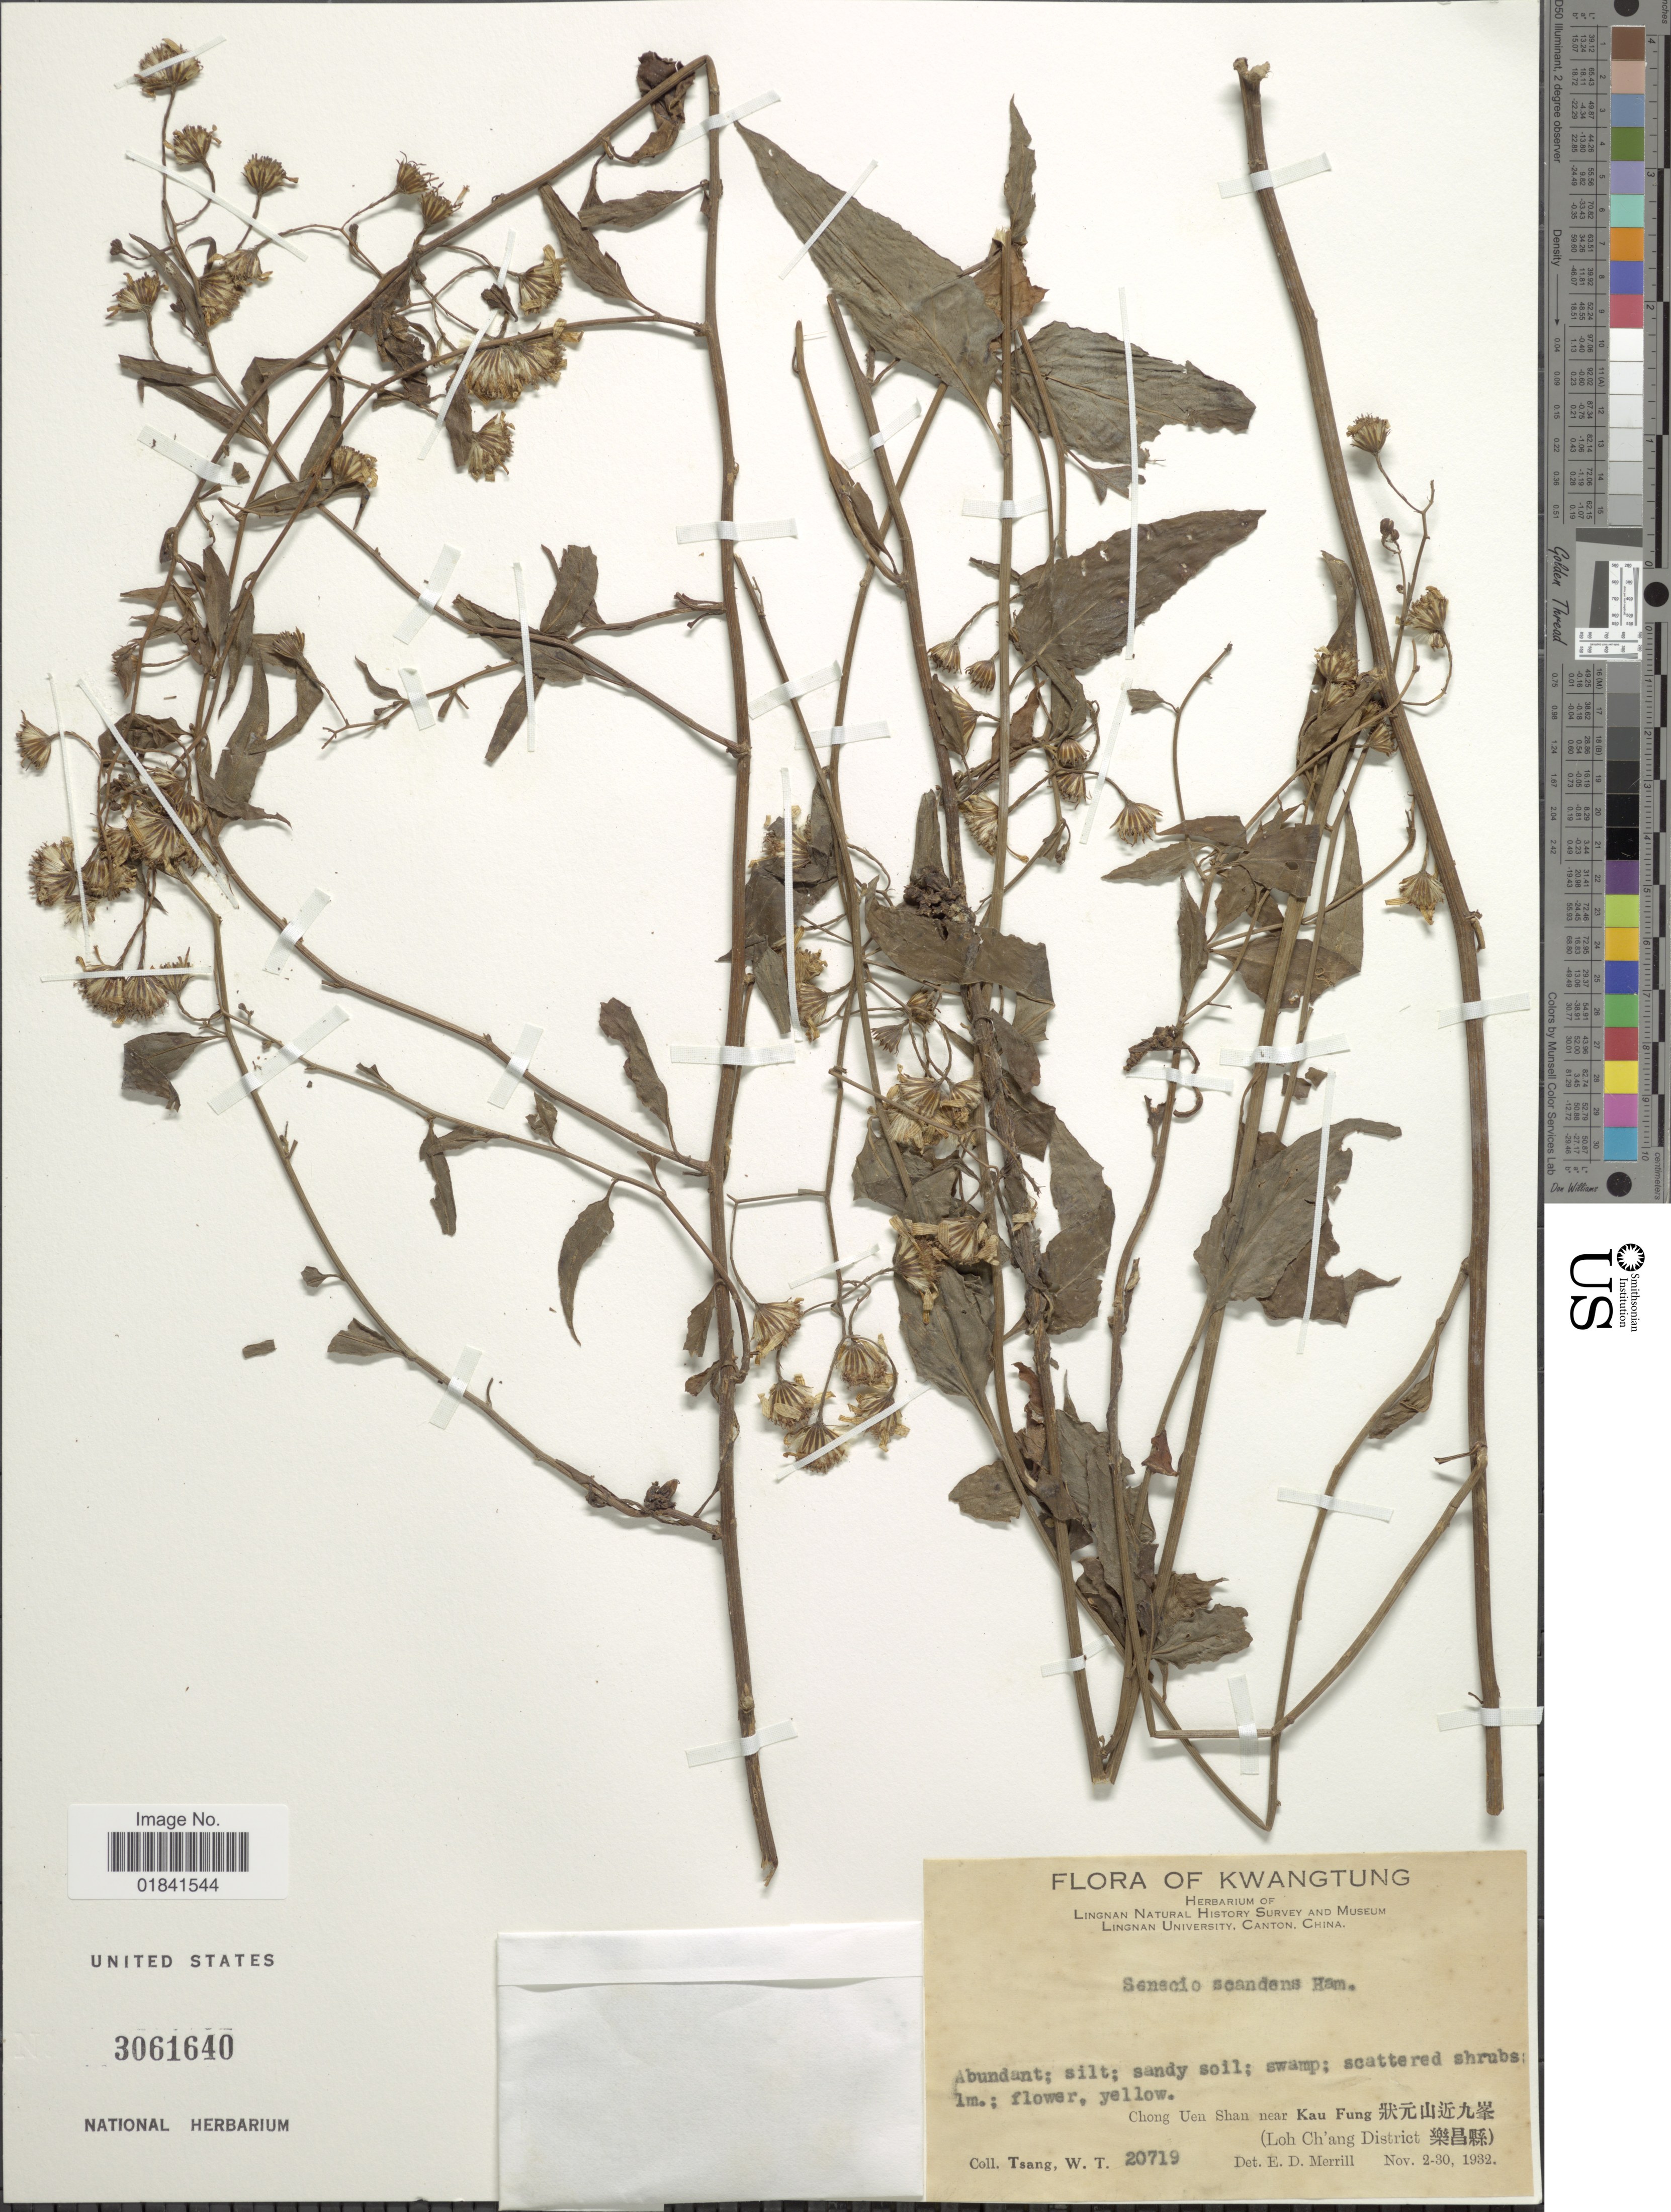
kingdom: Plantae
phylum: Tracheophyta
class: Magnoliopsida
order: Asterales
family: Asteraceae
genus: Senecio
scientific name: Senecio scandens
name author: Buch.-Ham. ex D. Don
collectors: W. T. Tsang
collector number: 20719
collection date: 1932-11-02/1932-11-30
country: China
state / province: Guangdong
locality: Kwangtung, Chong Uen Shan near Kau Fung (Loh Ch' ang District)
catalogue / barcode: US 3061640